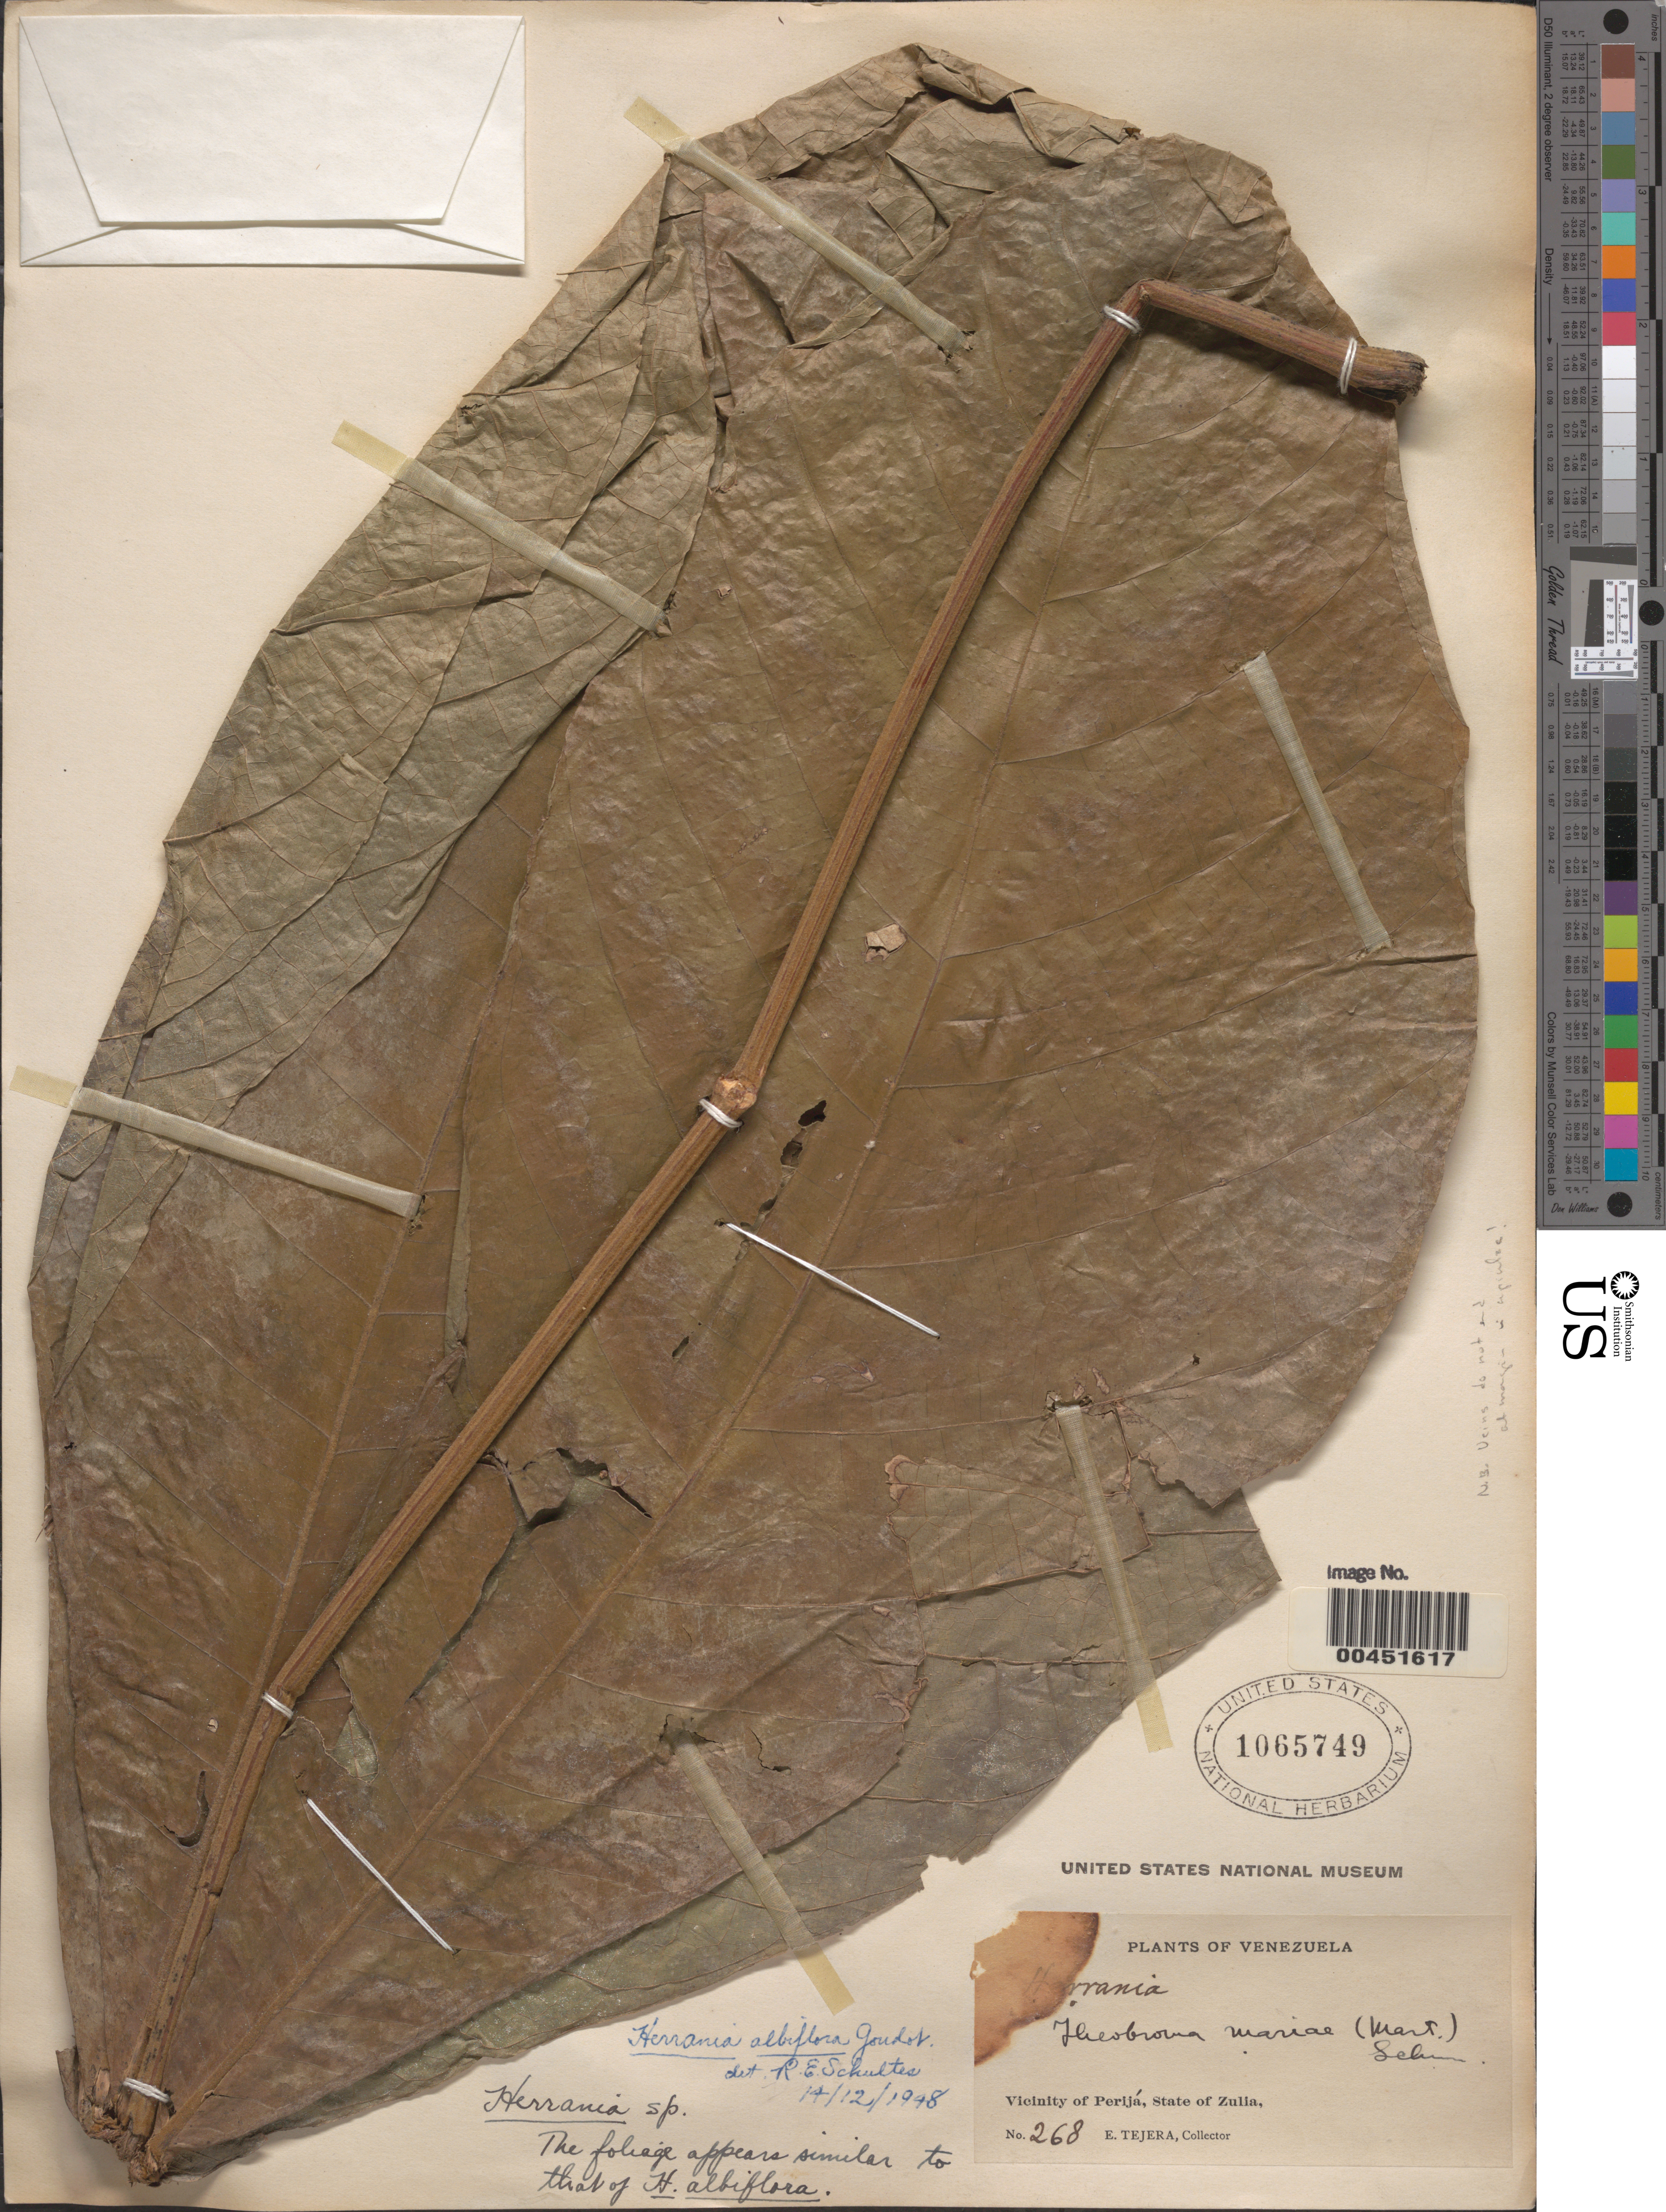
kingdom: Plantae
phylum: Tracheophyta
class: Magnoliopsida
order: Malvales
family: Malvaceae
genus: Theobroma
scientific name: Theobroma albiflorum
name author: (Goudot) De Wild.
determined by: Dorr, L. J., (BOT), Smithsonian Institution - National Museum of Natural History (UNITED STATES)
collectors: E. Tejera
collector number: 268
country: Venezuela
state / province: Zulia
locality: Vicinity of Perijá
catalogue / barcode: US 1065749